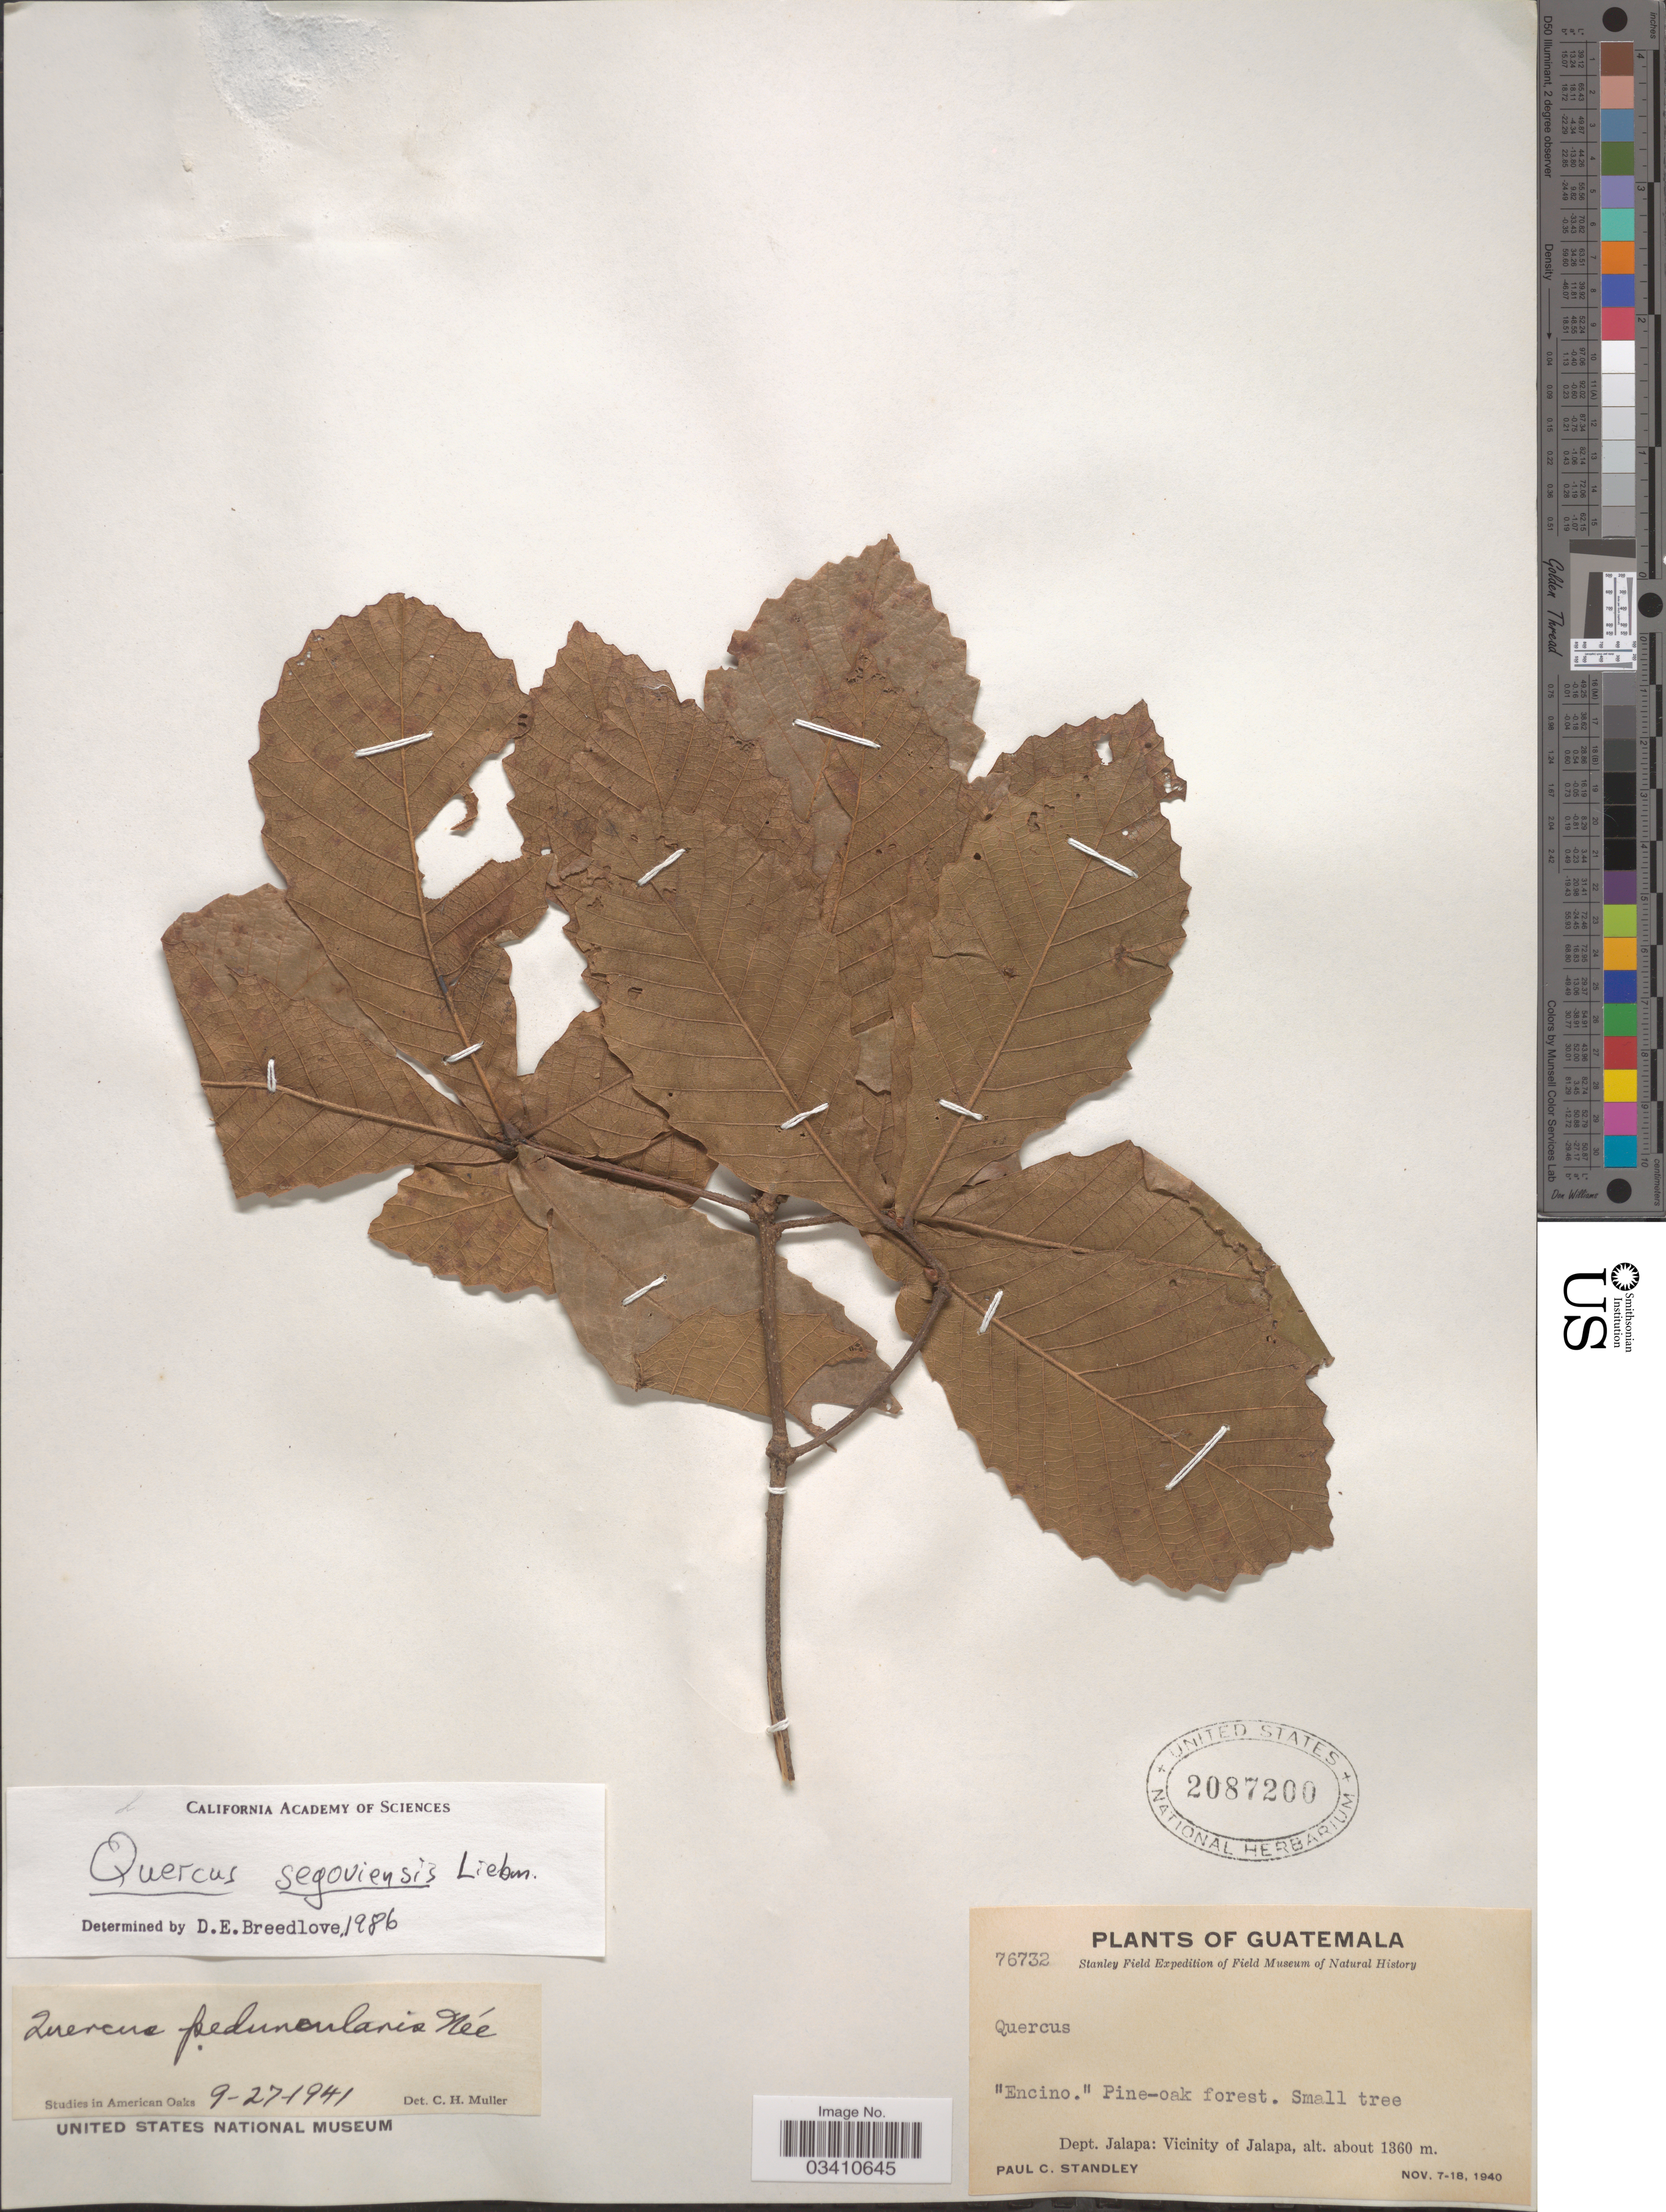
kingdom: Plantae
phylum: Tracheophyta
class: Magnoliopsida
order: Fagales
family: Fagaceae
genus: Quercus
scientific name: Quercus segoviensis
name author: Liebm.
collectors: P. C. Standley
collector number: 76732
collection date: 1940-11-07/1940-11-18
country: Guatemala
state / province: Jalapa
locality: Dept. Jalapa: Vicinity of Jalapa.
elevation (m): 1360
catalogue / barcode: US 2087200